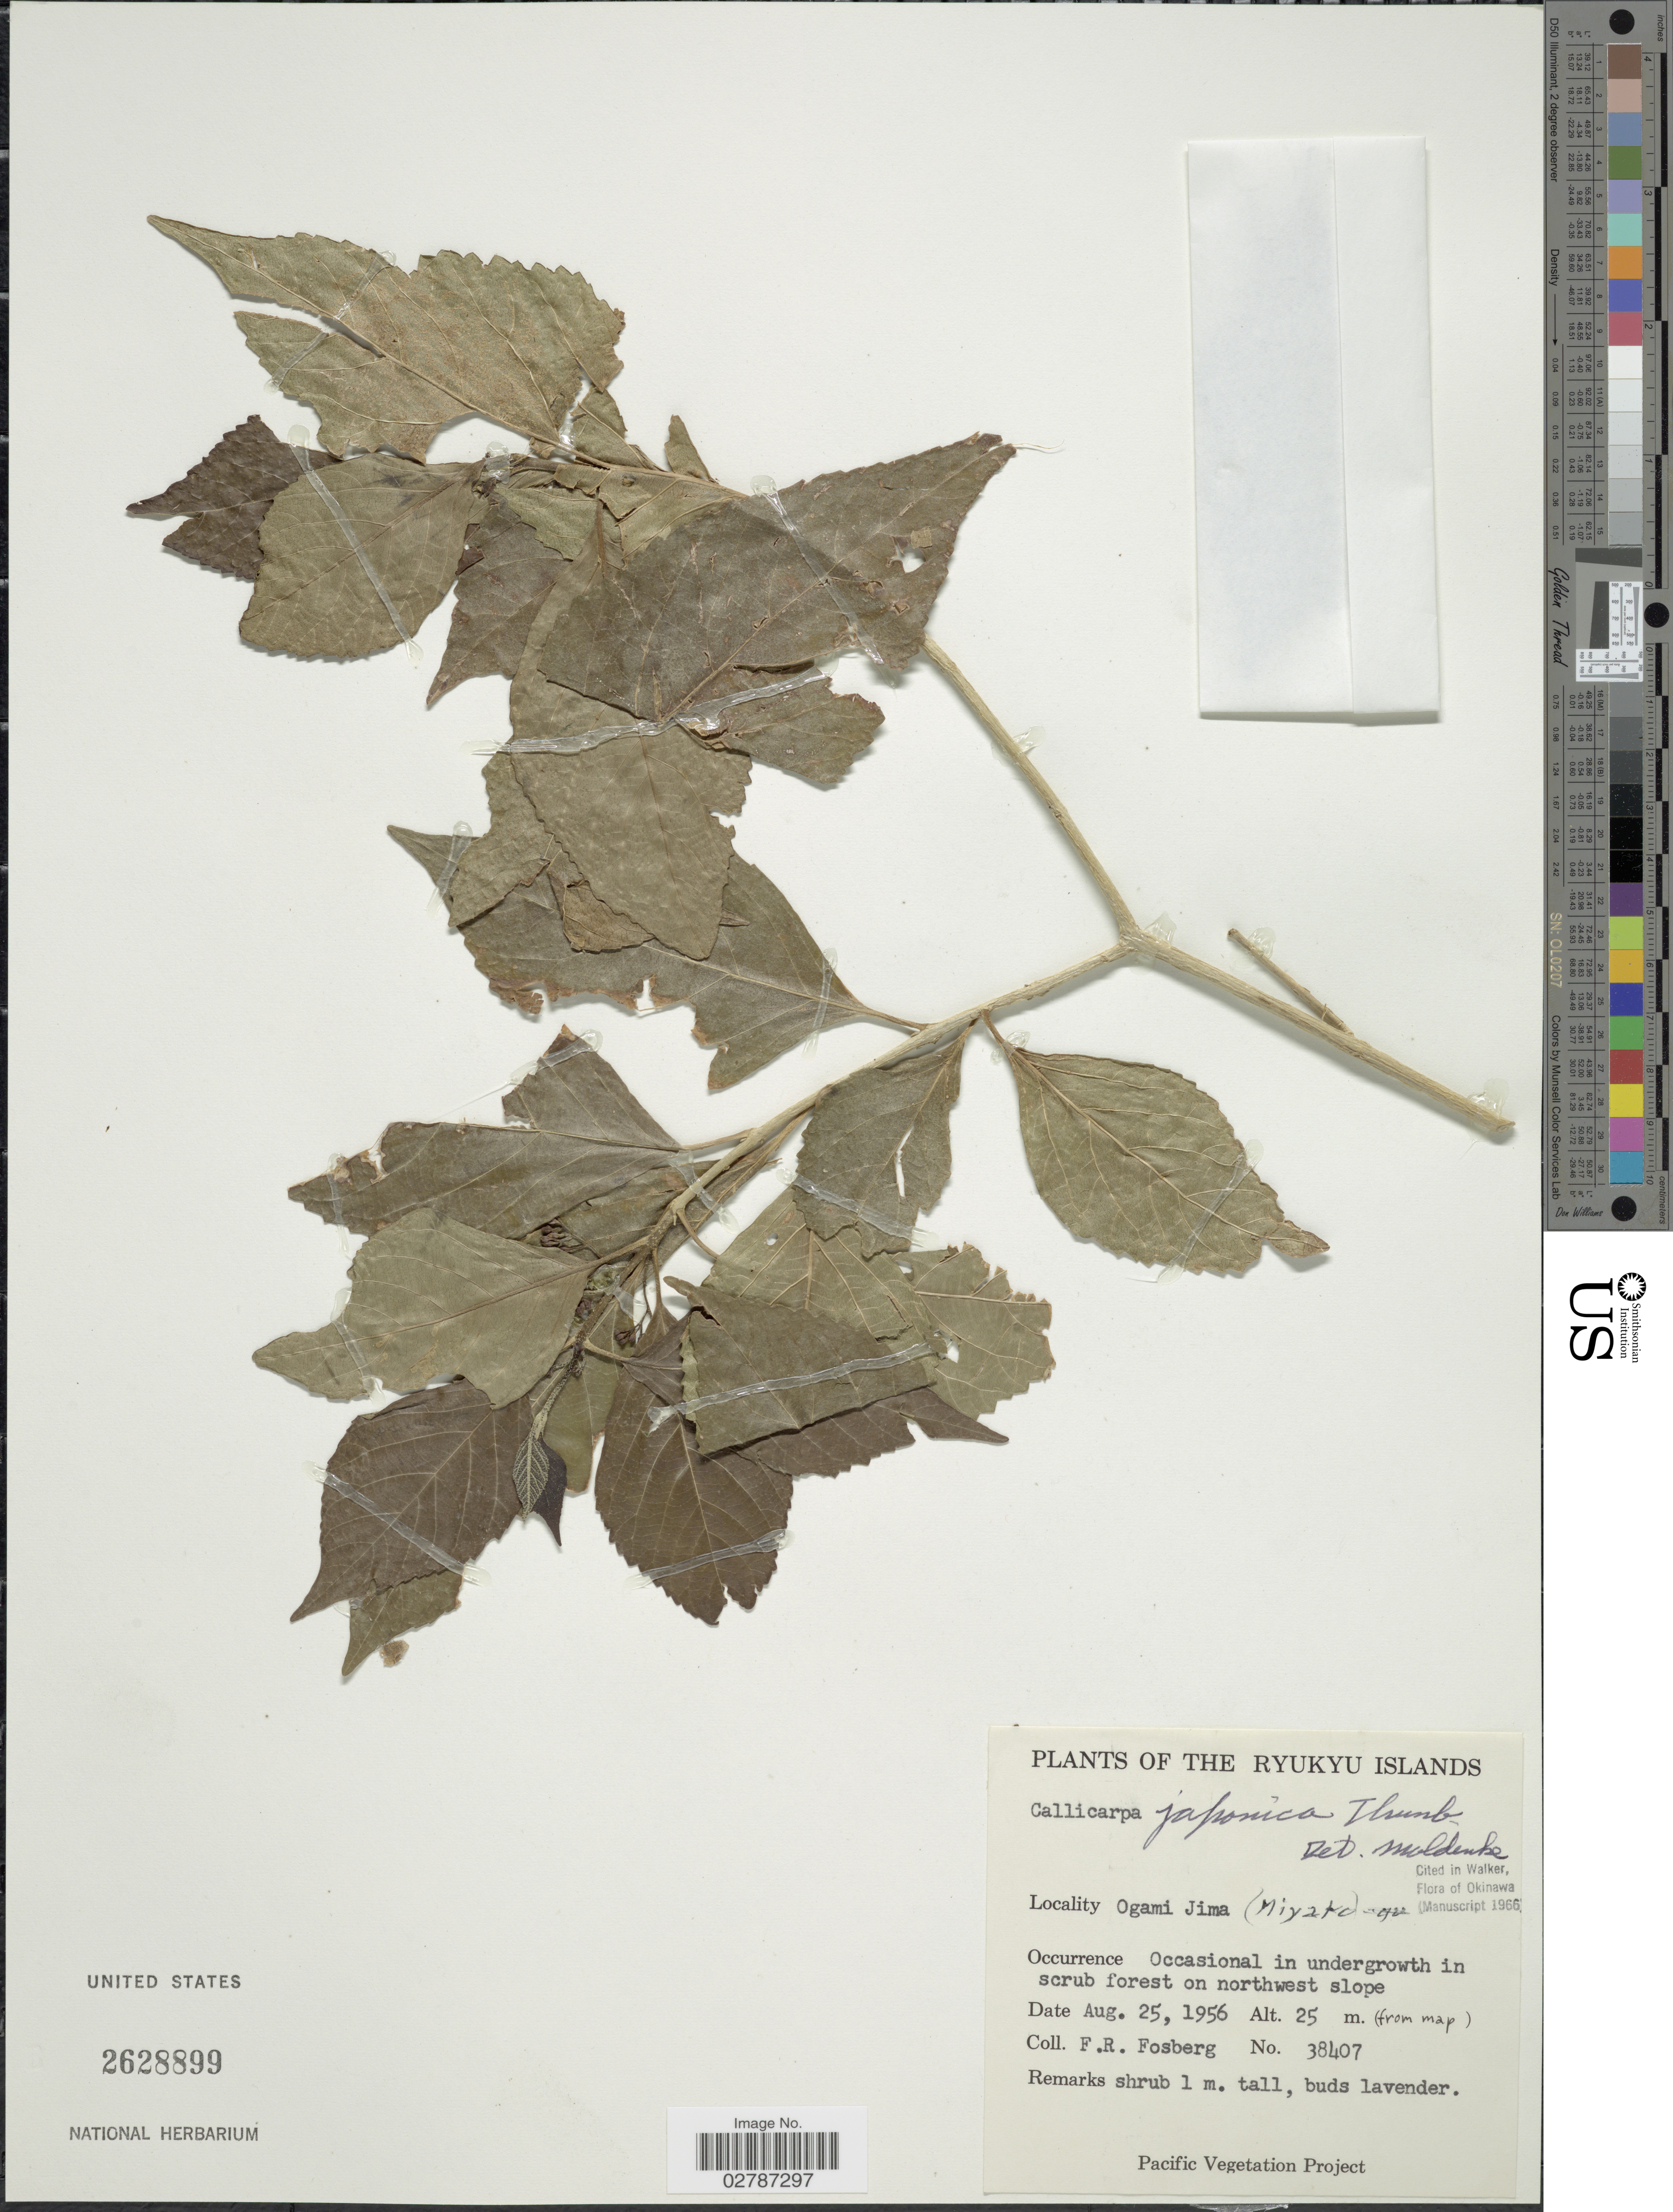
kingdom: Plantae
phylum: Tracheophyta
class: Magnoliopsida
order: Lamiales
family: Lamiaceae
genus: Callicarpa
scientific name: Callicarpa japonica var. japonica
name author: Thunb.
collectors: F. R. Fosberg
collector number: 38407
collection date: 1956-08-25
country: Japan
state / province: Okinawa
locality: Ryukyu Islands. Ogami Jima (Miyako).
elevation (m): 25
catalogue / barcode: US 2628899